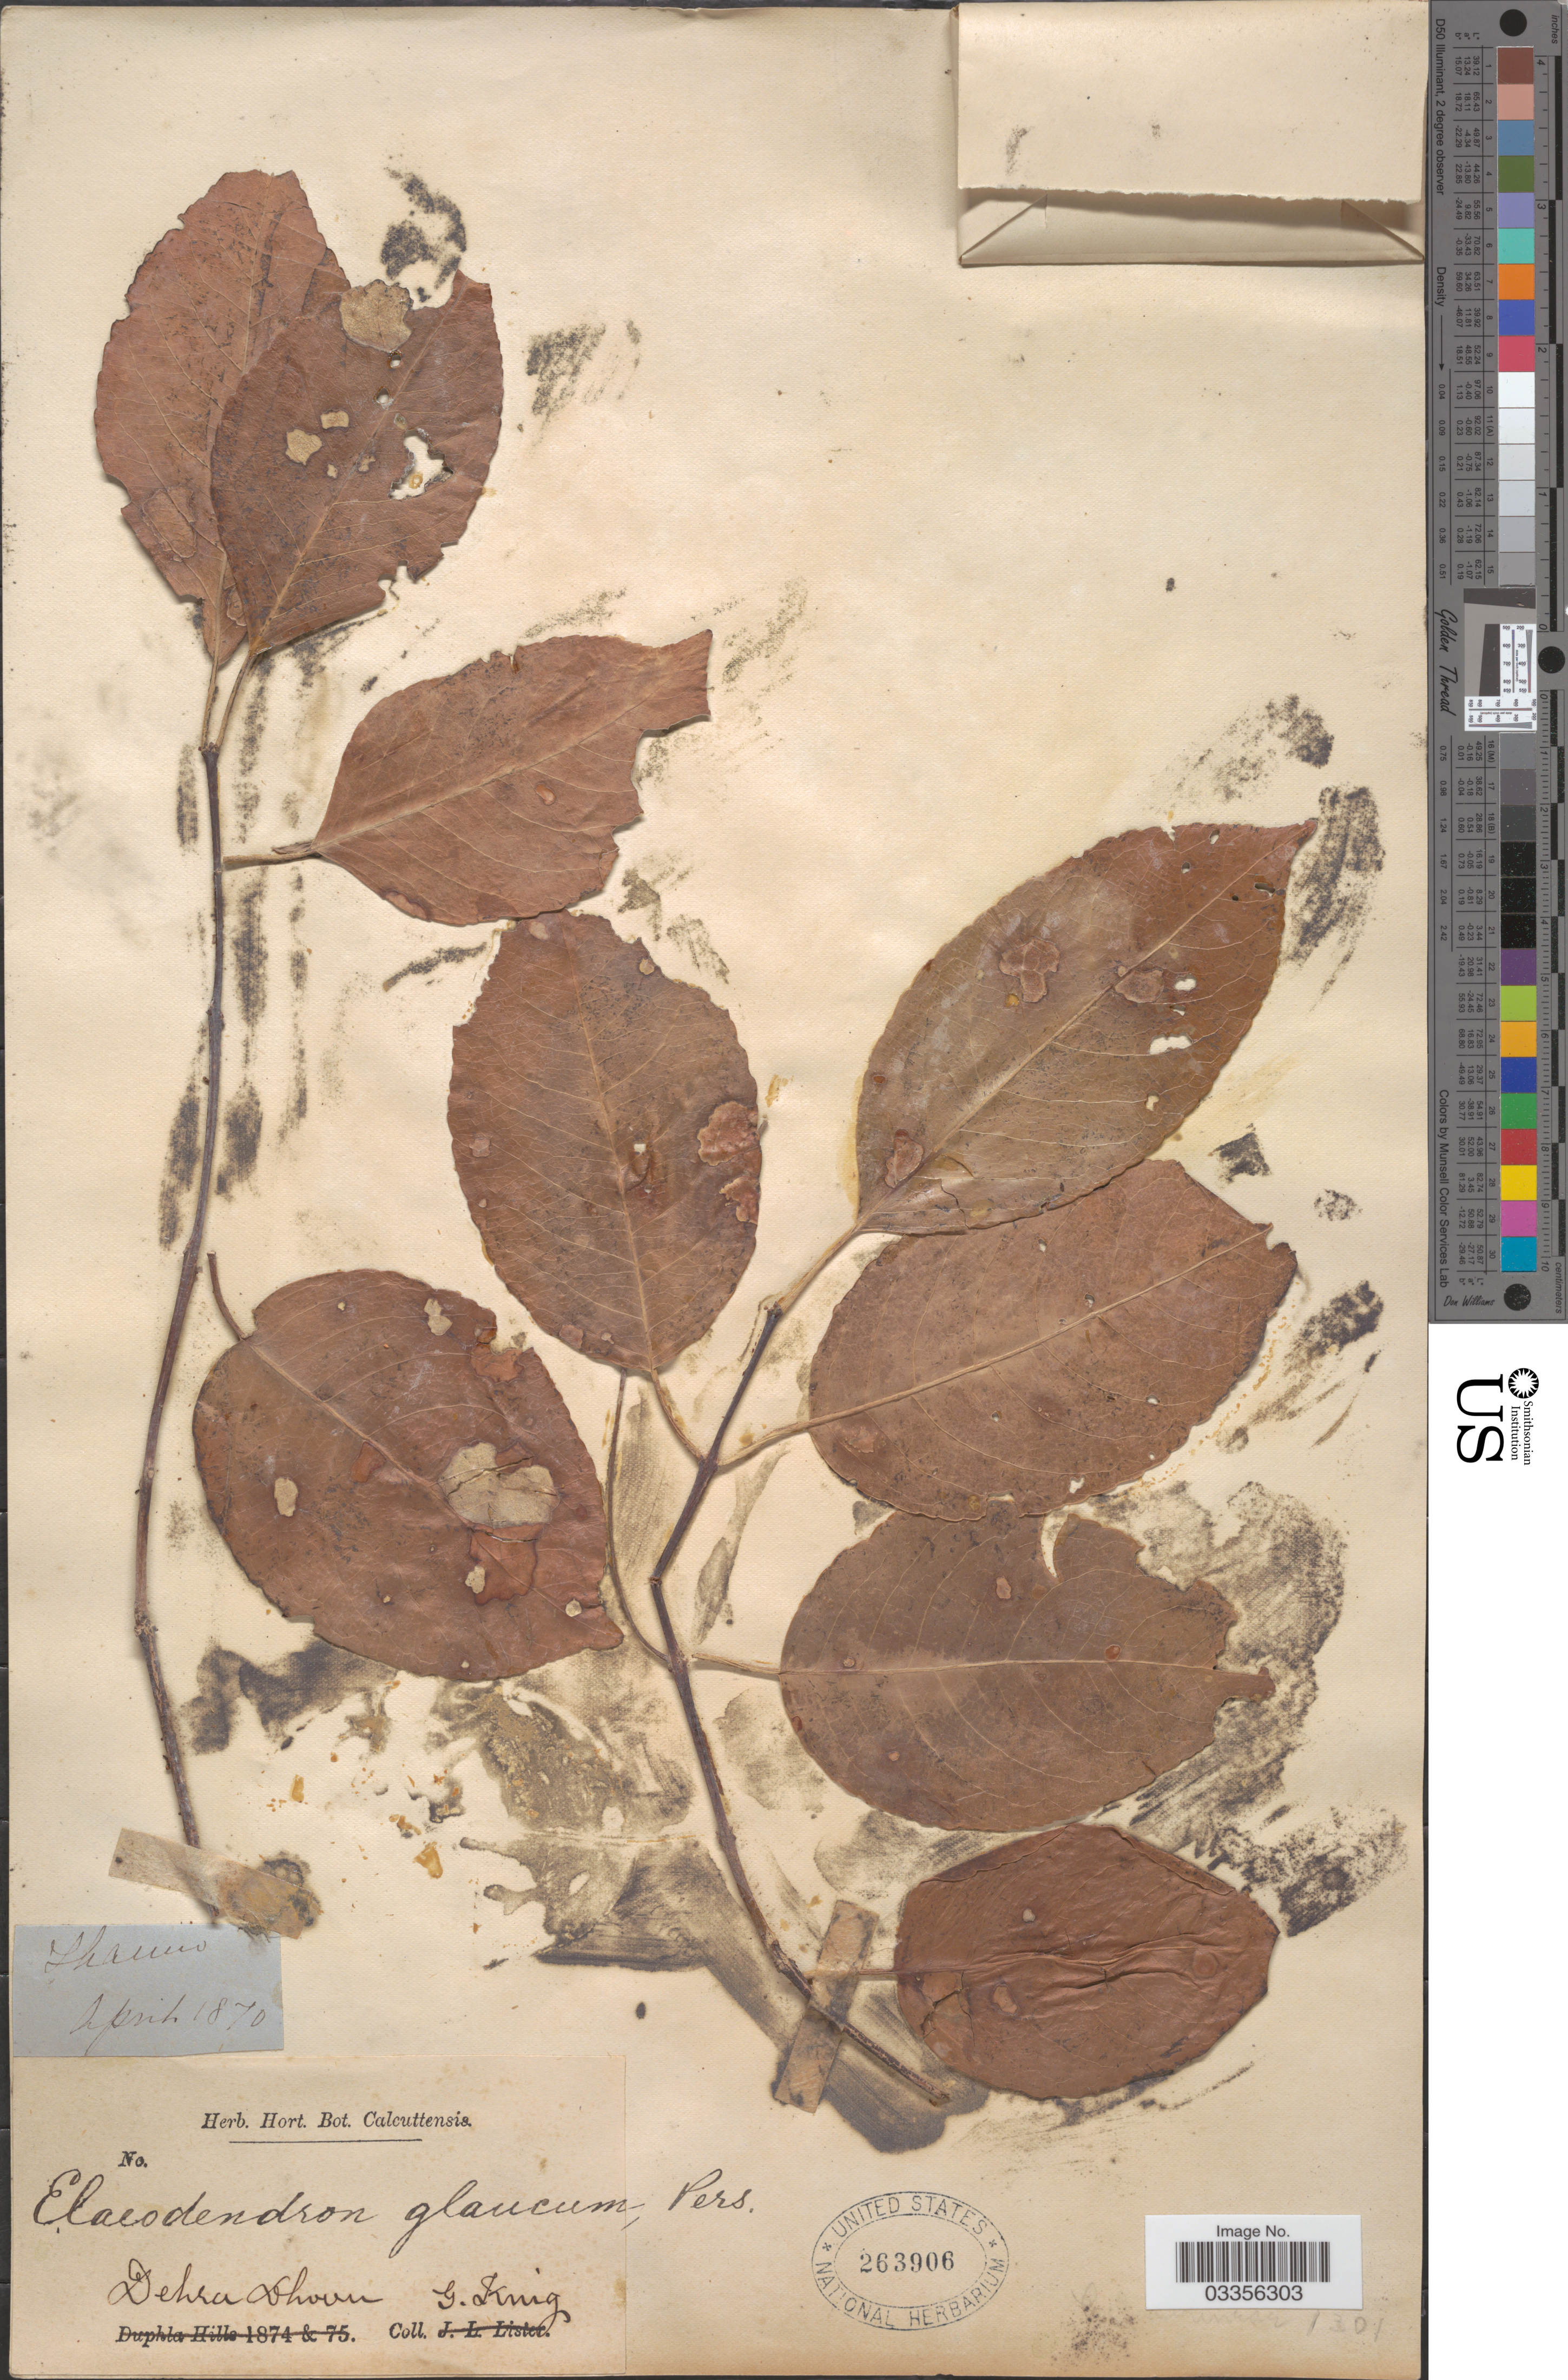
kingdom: Plantae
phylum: Tracheophyta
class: Magnoliopsida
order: Celastrales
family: Celastraceae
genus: Cassine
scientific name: Cassine albens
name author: (Retz.) Kosterm.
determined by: Strong, Mark T., (BOT), Smithsonian Institution - National Museum of Natural History (UNITED STATES)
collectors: G. King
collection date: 1870-04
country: India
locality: Dehra Dhoon.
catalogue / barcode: US 263906